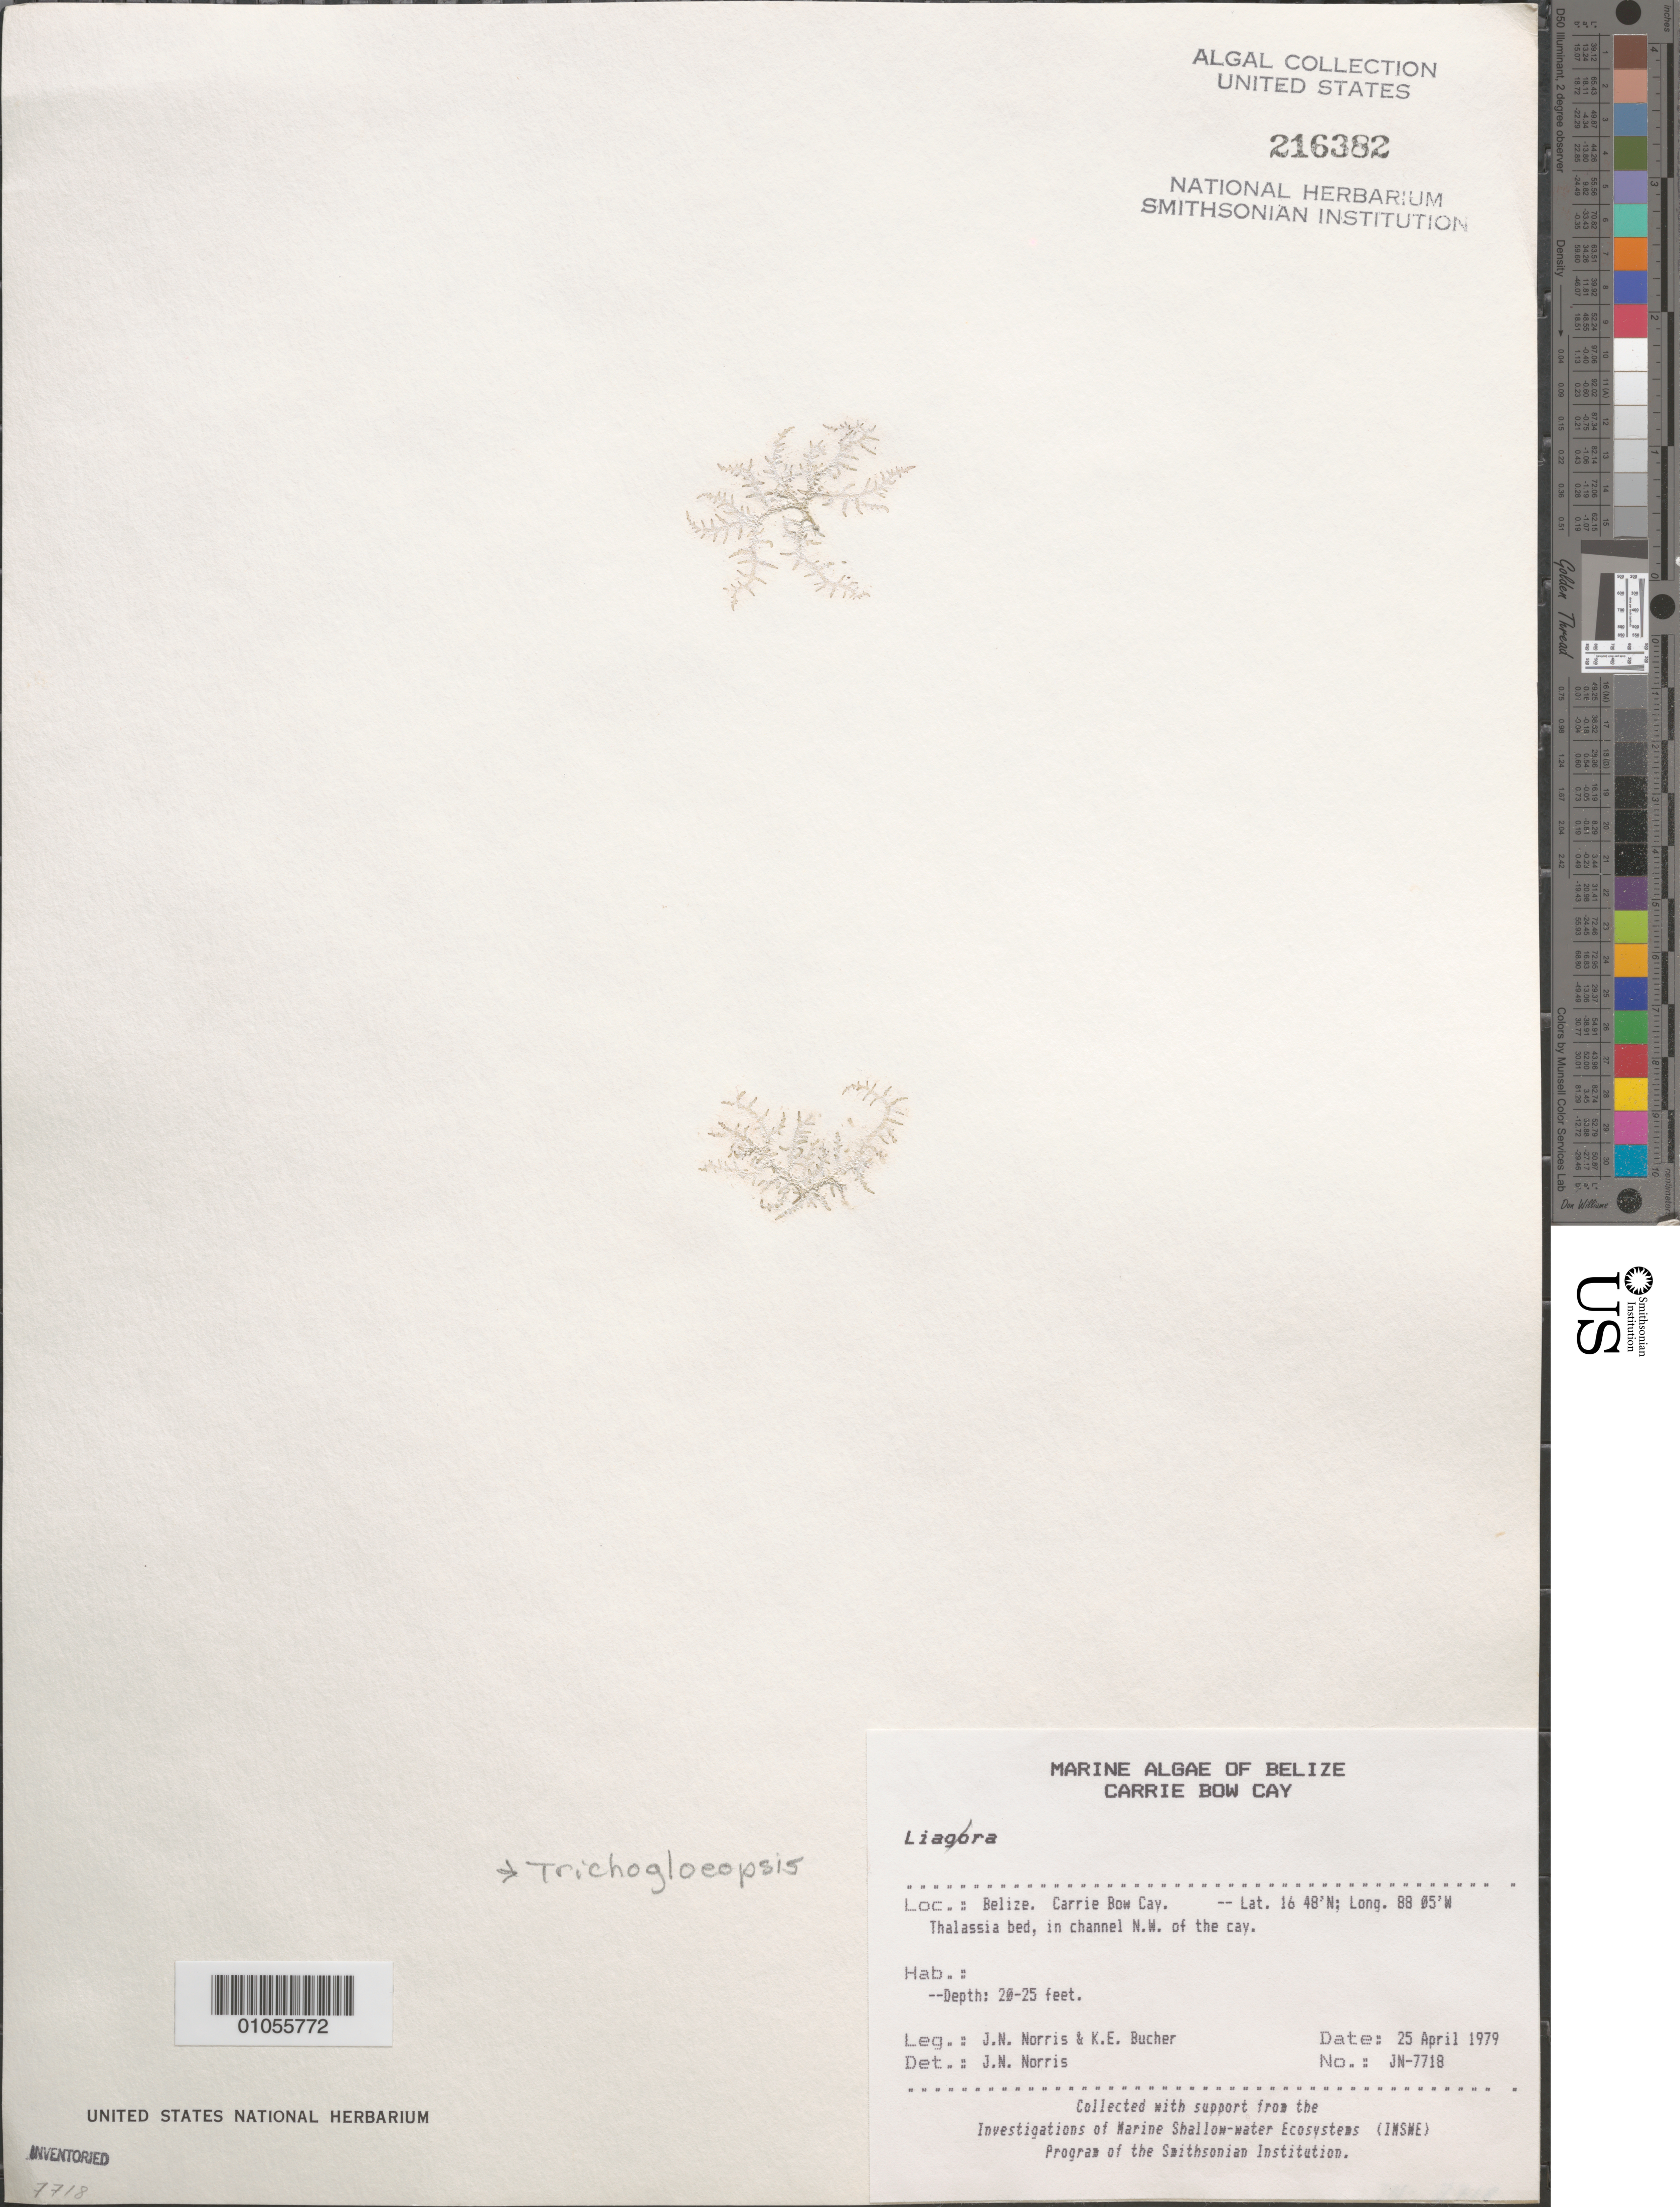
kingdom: Plantae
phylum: Rhodophyta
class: Florideophyceae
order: Nemaliales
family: Liagoraceae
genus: Trichogloeopsis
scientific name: Trichogloeopsis sp.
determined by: Norris, James N.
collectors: J. N. Norris & K. E. Bucher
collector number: JN-7718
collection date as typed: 25 Apr 1979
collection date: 1979-04-25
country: Belize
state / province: Stann Creek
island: Carrie Bow Cay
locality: Northwest of Carrie Bow Cay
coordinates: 16 48'N, 88 05'W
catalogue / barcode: US 216382